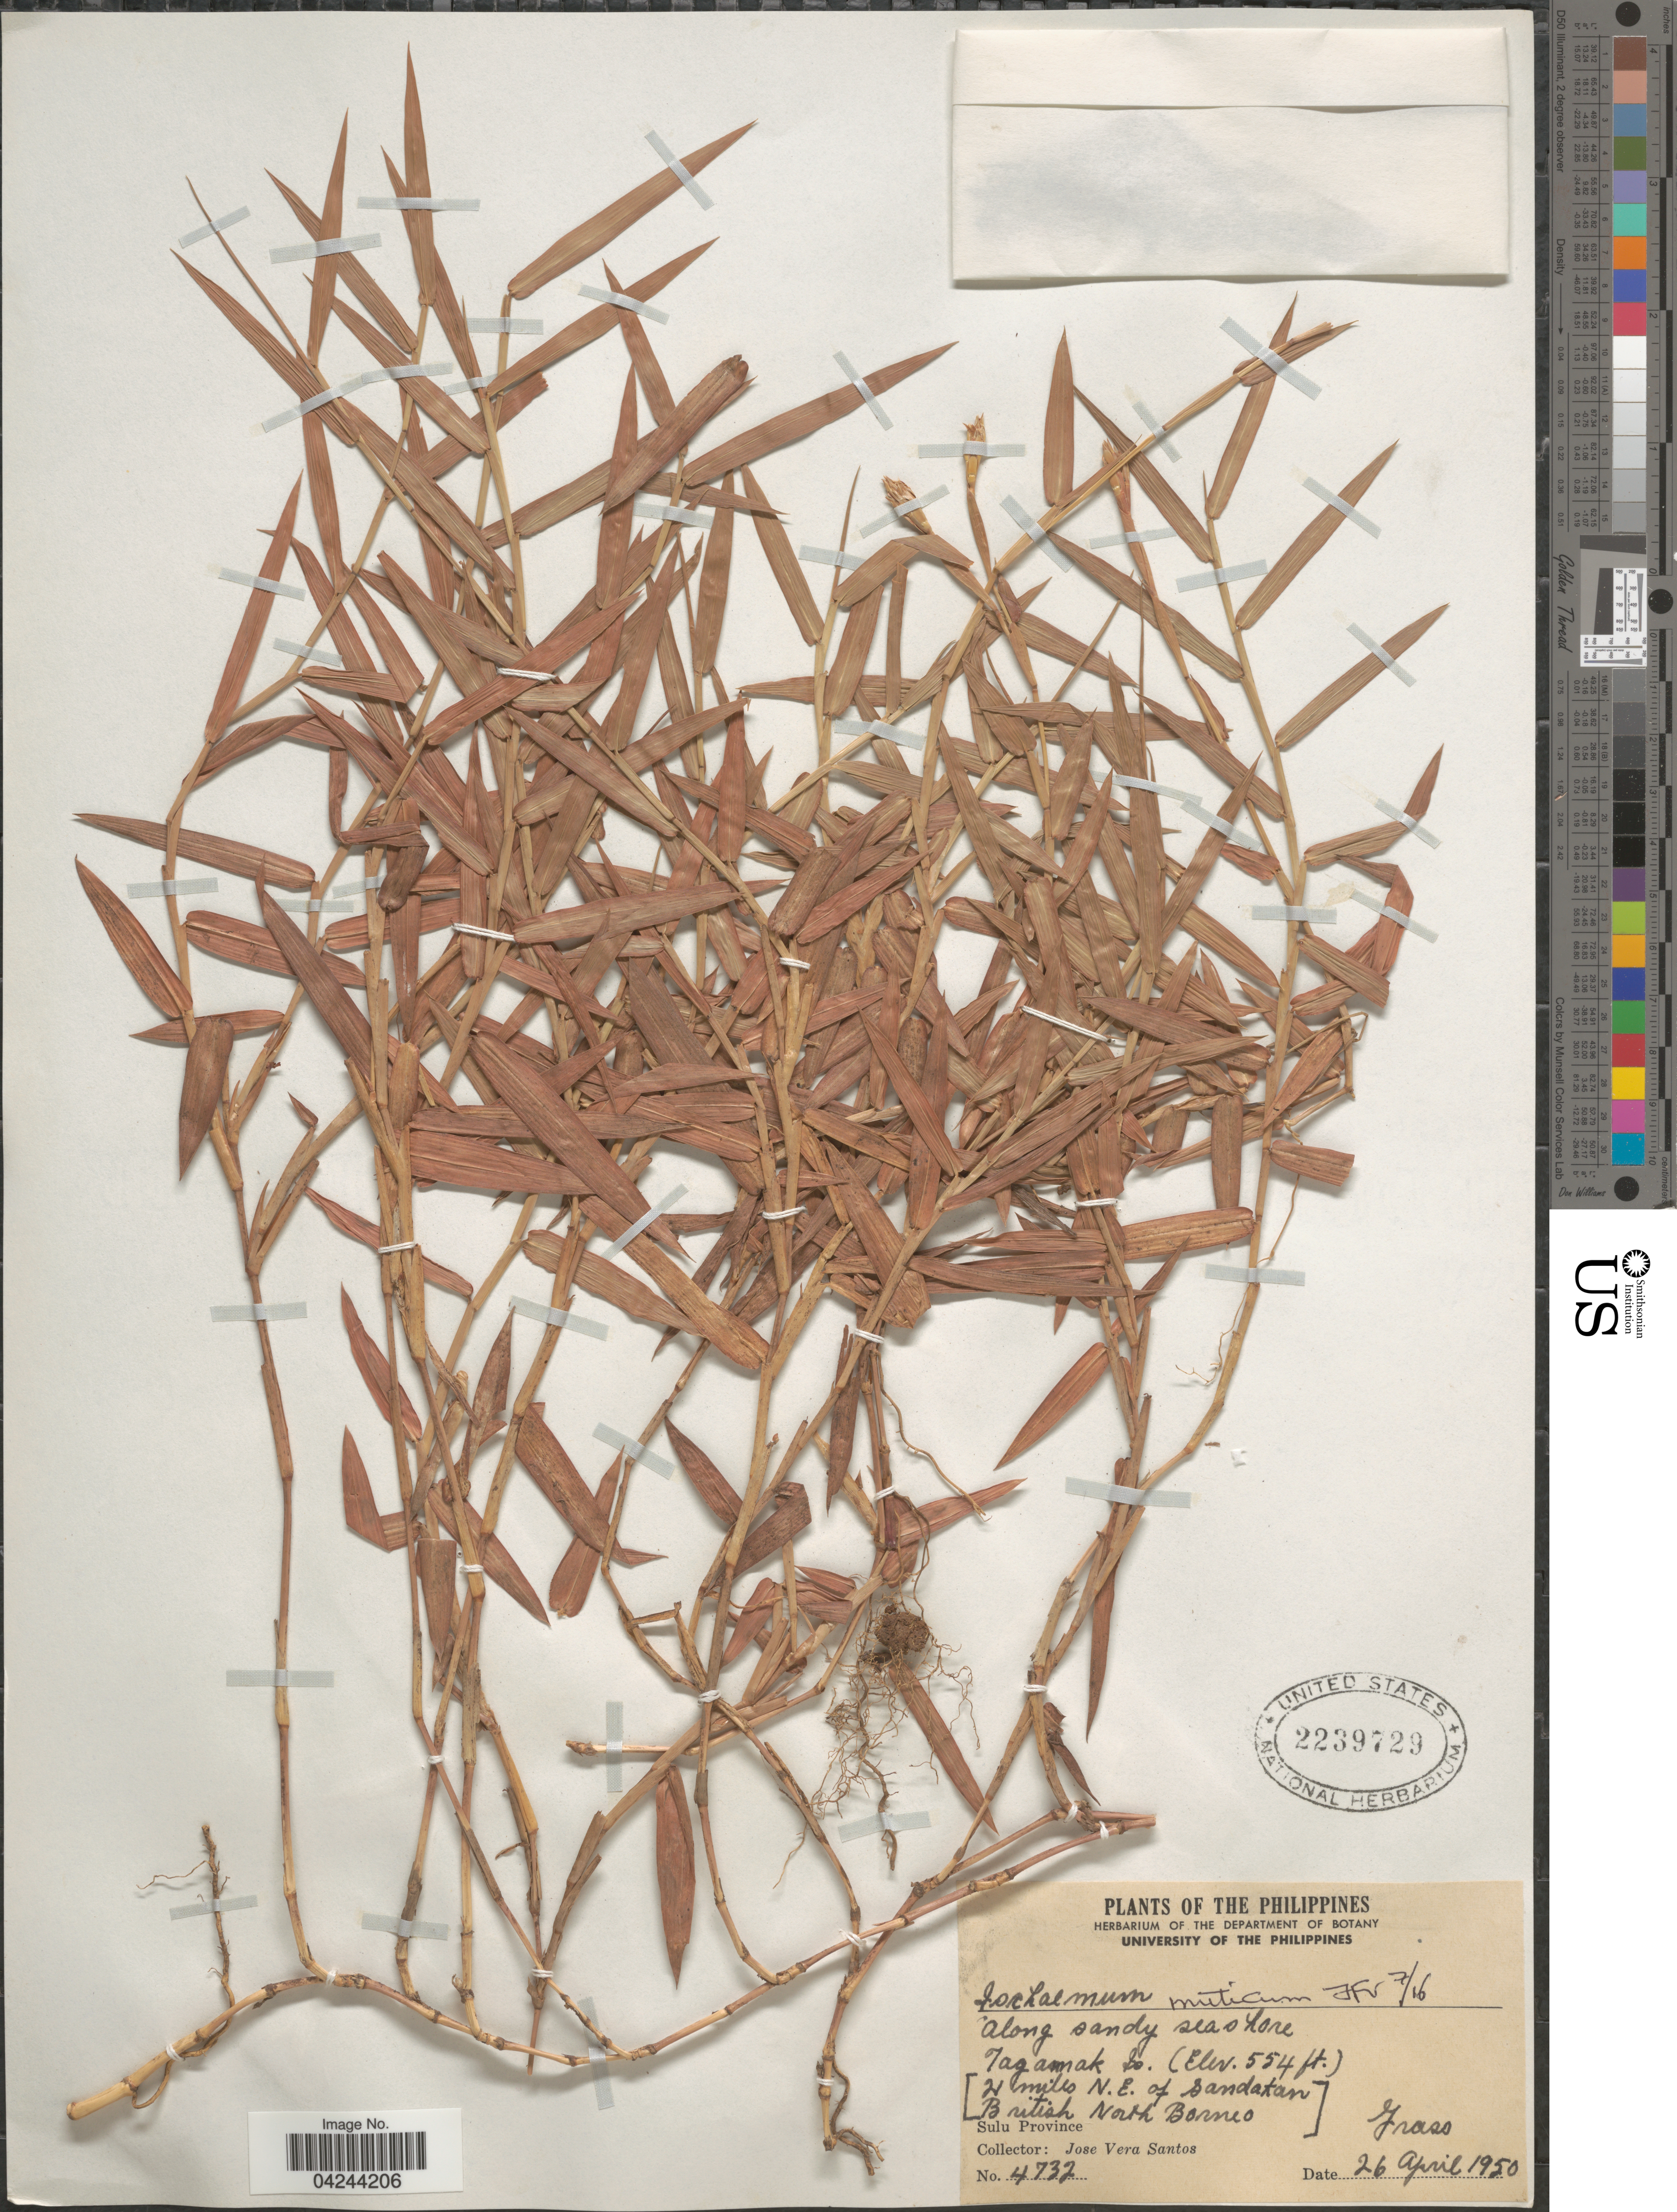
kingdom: Plantae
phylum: Tracheophyta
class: Liliopsida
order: Poales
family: Poaceae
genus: Ischaemum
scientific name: Ischaemum muticum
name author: L.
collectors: J. Vera Santos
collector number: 4732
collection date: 1950-04-26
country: Philippines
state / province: Muslim Mindanao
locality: Taganak Is. 4 miles N.E. of Sandakan. British North Borneo. Sulu Province.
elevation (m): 169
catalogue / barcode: US 2239729